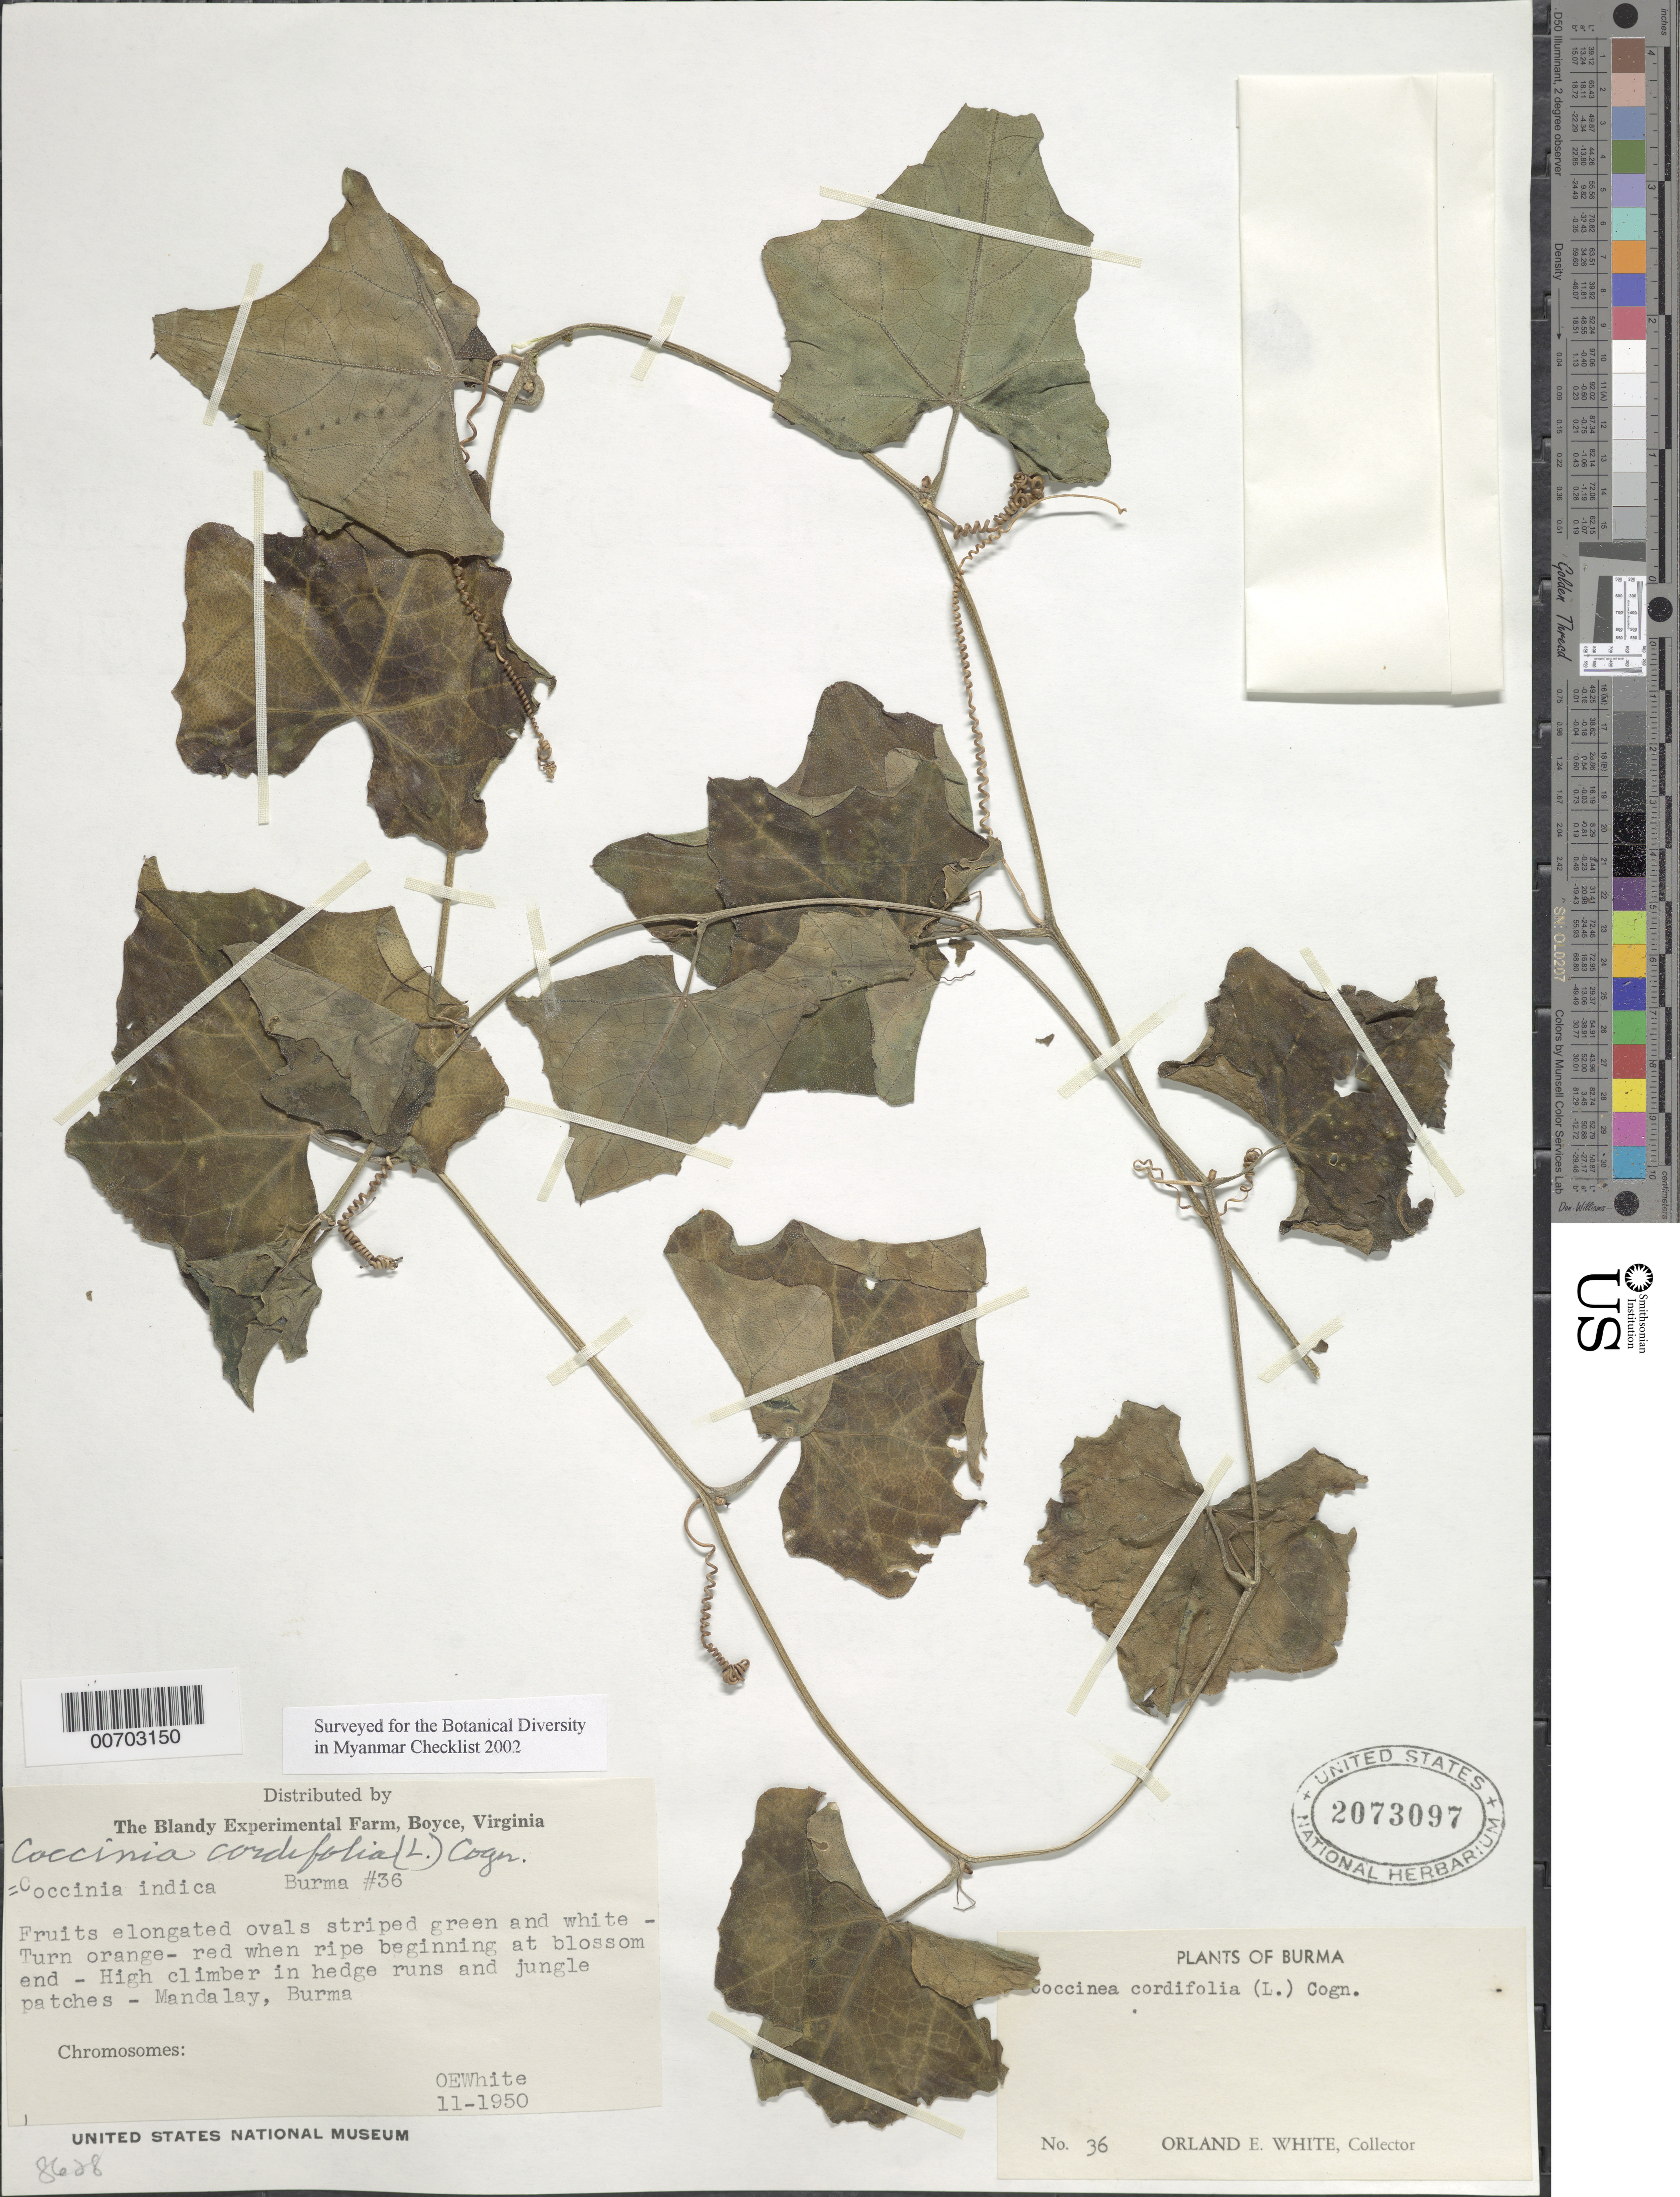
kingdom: Plantae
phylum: Tracheophyta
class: Magnoliopsida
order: Cucurbitales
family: Cucurbitaceae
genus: Coccinia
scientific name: Coccinia cordifolia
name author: (L.) Cogn.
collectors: O. E. White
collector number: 36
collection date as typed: Nov 1950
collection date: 1950-11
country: Myanmar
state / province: Mandalay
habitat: Hedge runs and jungle patches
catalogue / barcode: US 2073097